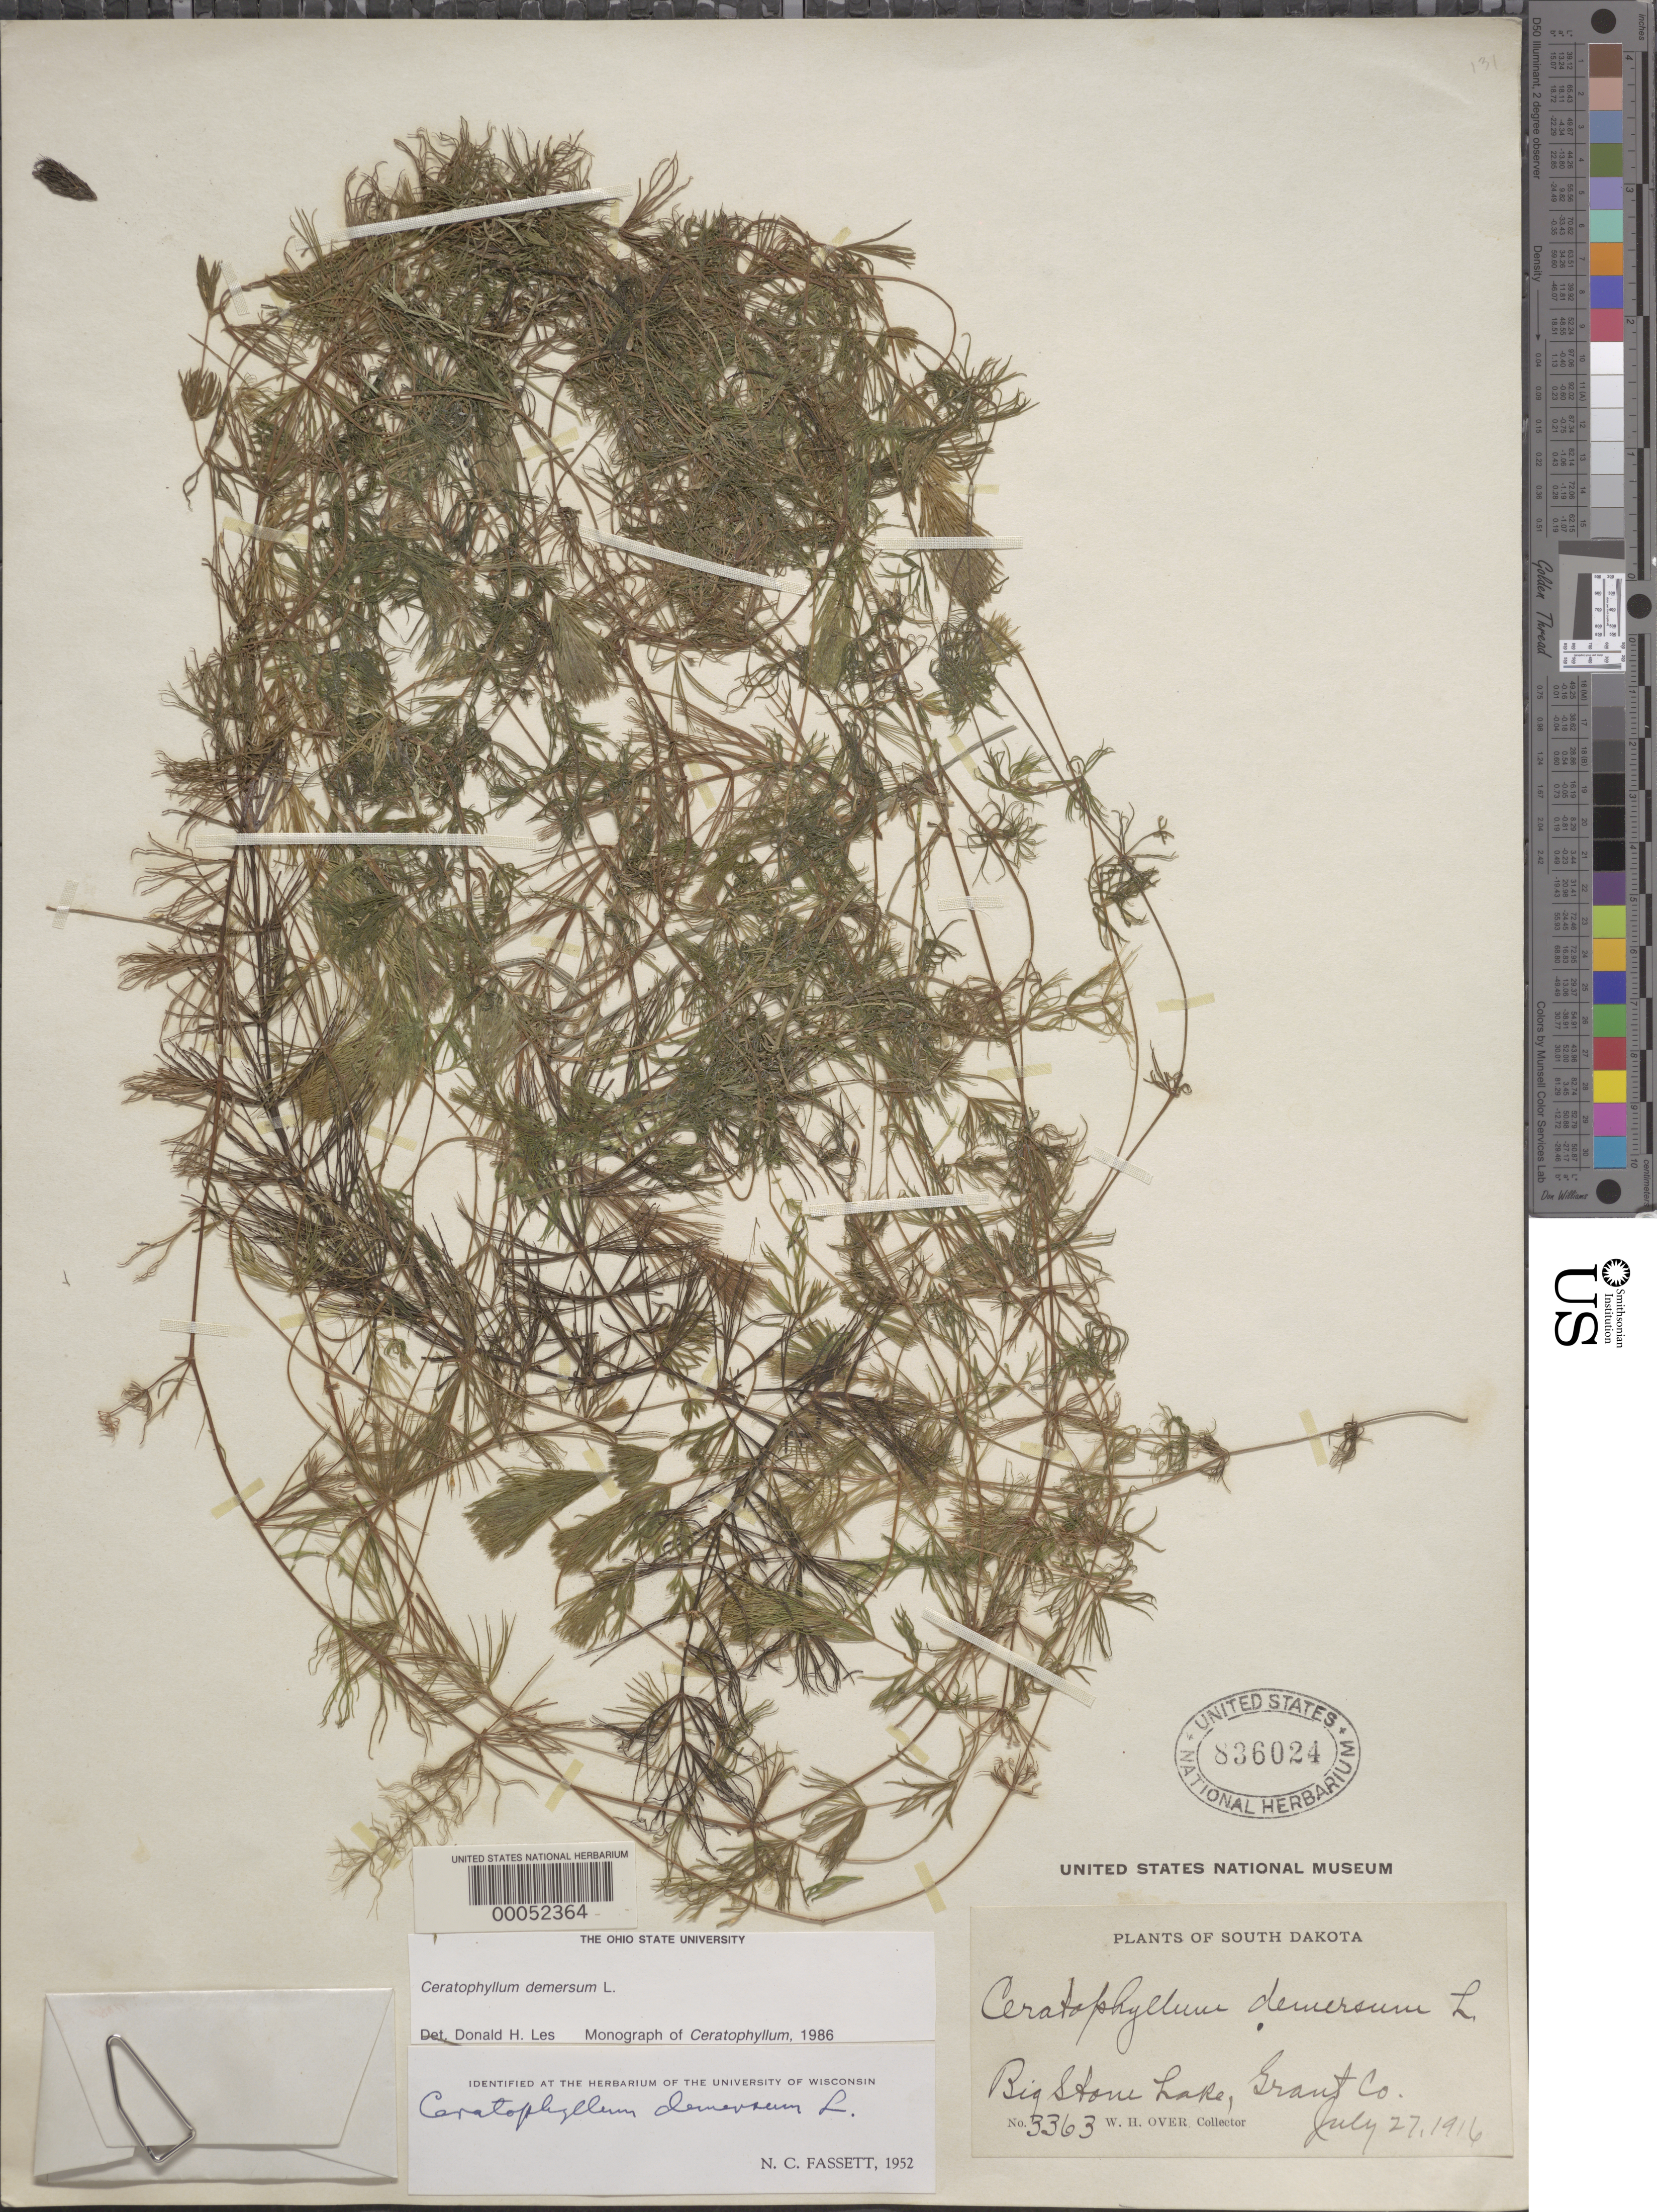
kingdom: Plantae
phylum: Tracheophyta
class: Magnoliopsida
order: Ceratophyllales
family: Ceratophyllaceae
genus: Ceratophyllum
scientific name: Ceratophyllum demersum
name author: L.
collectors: W. Over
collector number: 3363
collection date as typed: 27 Jul 1916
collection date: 1916-07-27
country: United States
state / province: South Dakota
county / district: Grant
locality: Big stone lake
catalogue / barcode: US 8360242